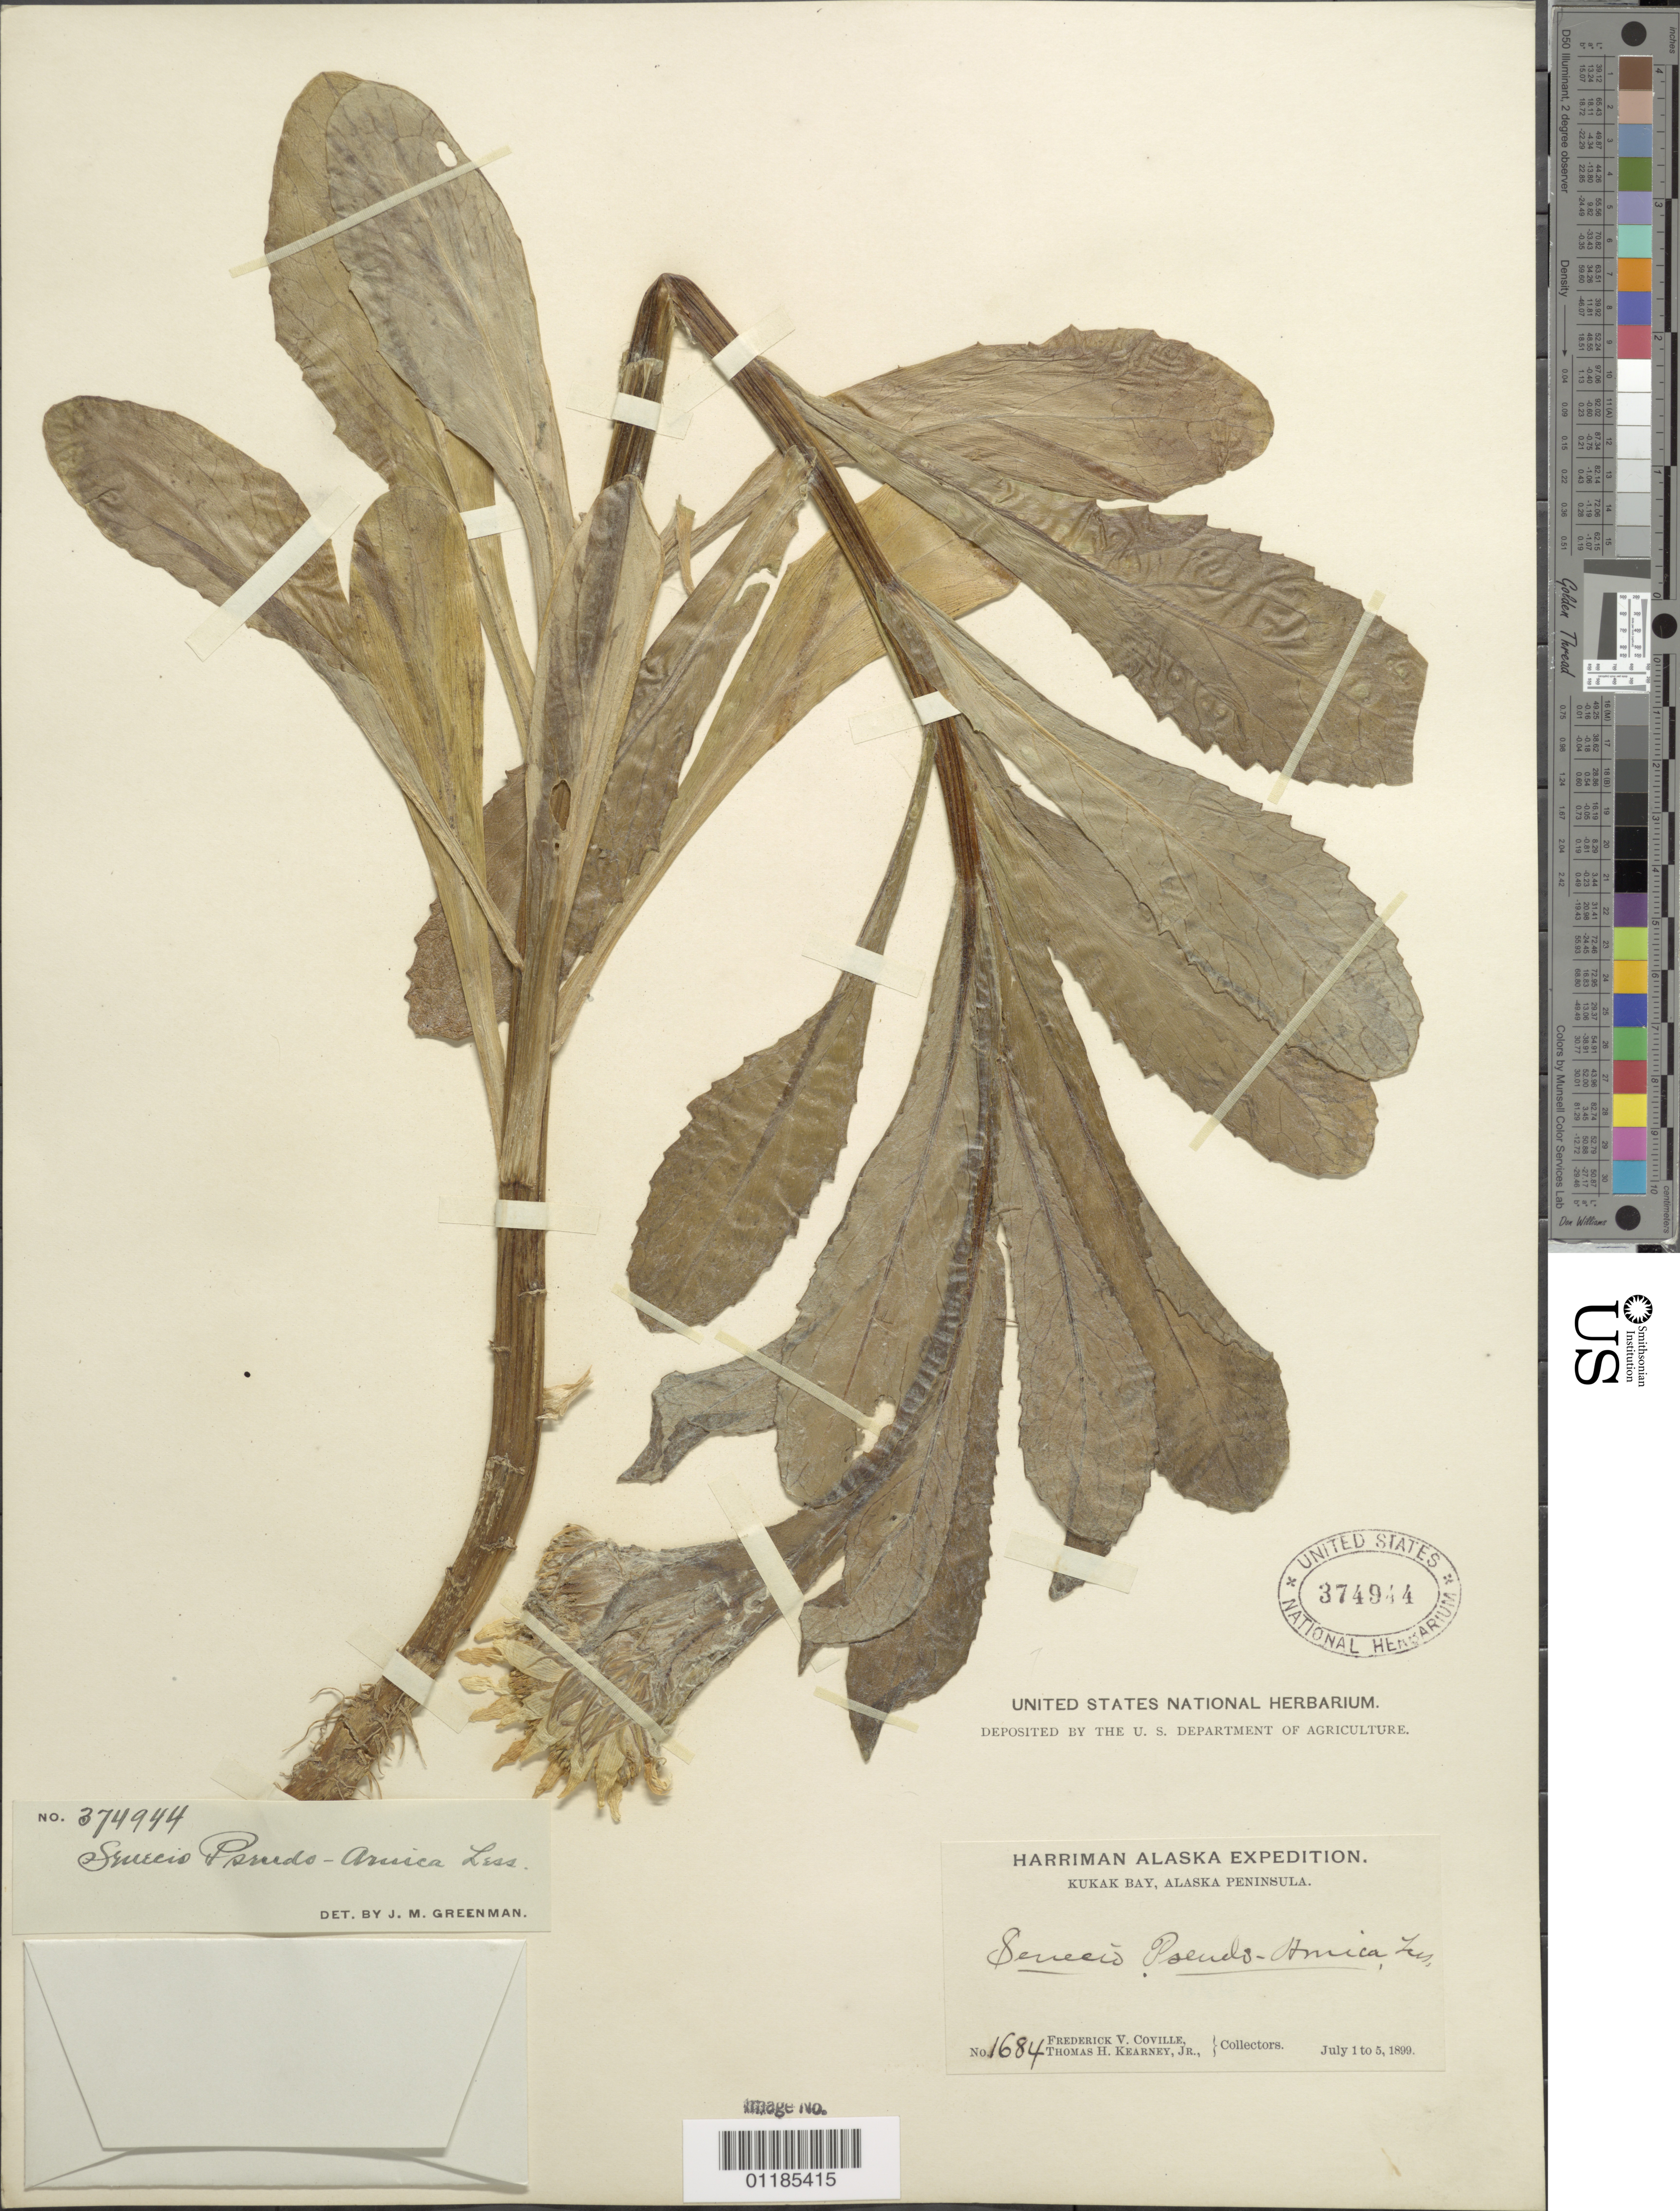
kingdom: Plantae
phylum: Tracheophyta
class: Magnoliopsida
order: Asterales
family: Asteraceae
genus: Senecio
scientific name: Senecio pseudo-elegans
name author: Less.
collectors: F. V. Coville & F. Funston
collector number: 1684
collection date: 1899-07-01/1899-07-05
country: United States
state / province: Alaska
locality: Kukak Bay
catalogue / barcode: US 374944